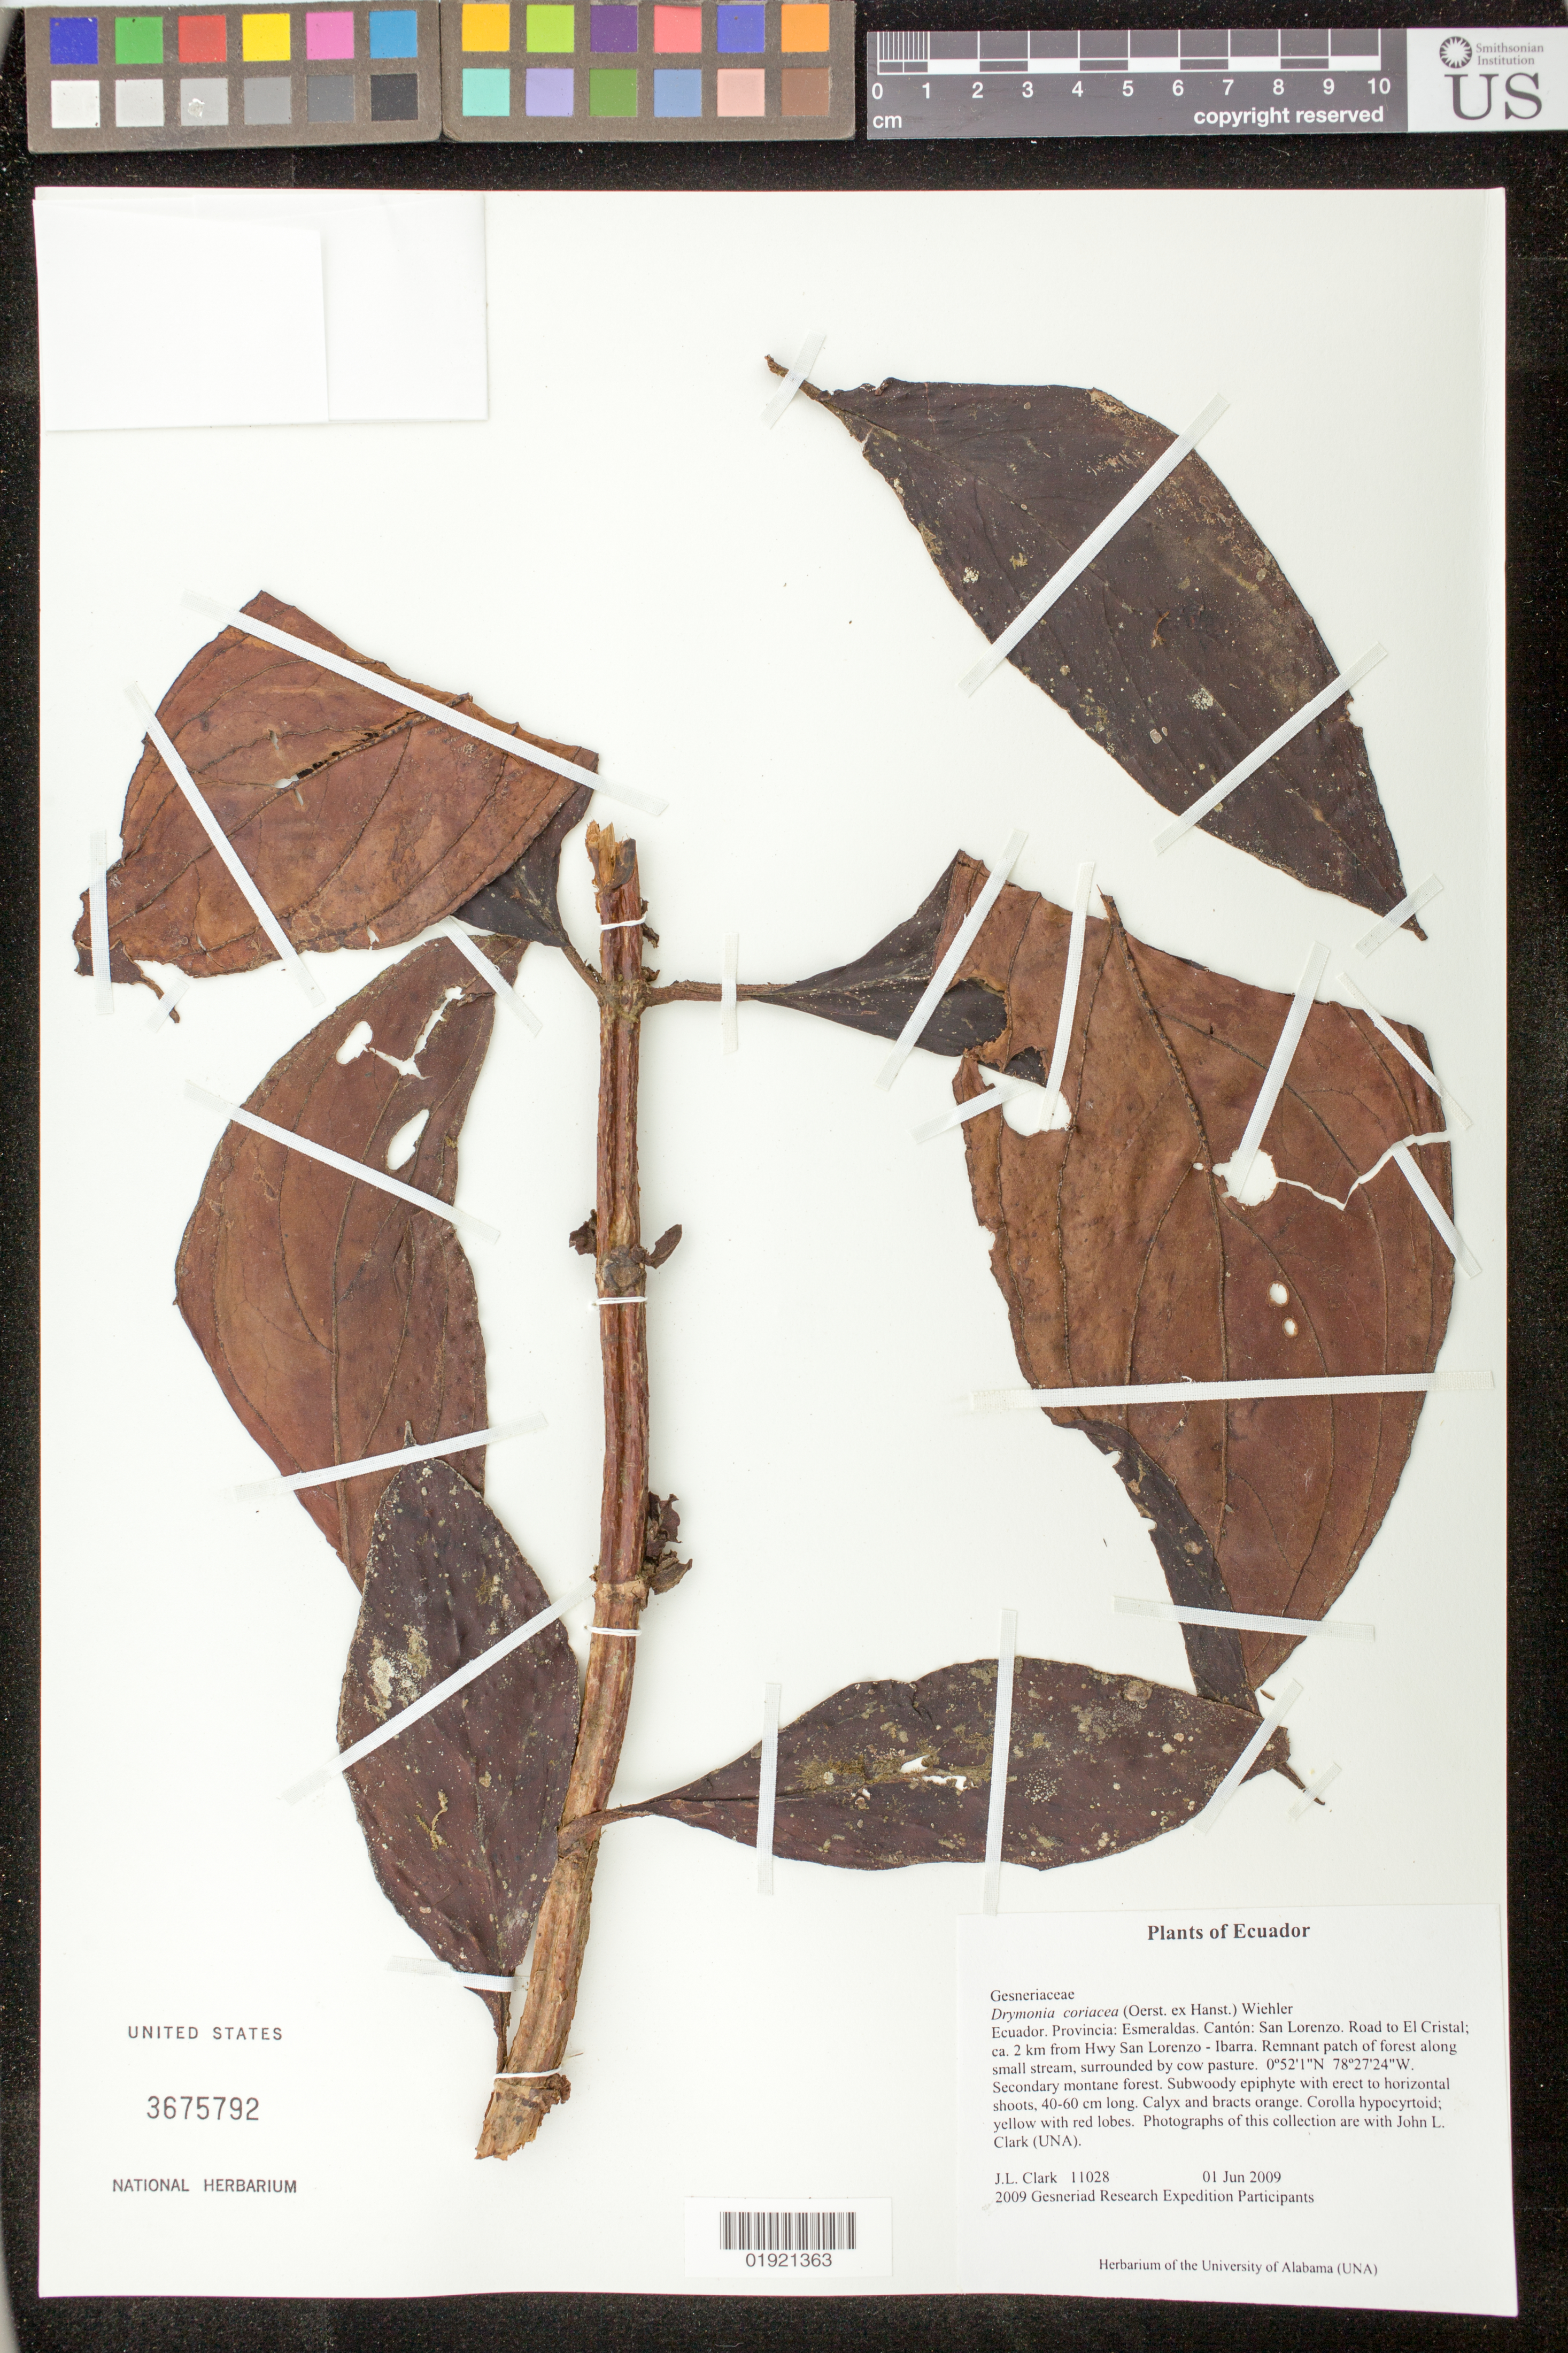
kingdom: Plantae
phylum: Tracheophyta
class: Magnoliopsida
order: Lamiales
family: Gesneriaceae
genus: Drymonia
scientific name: Drymonia coriacea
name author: (Oerst. ex Hanst.) Wiehler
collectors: J. L. Clark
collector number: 11028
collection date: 2009-06-01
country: Ecuador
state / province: Esmeraldas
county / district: San Lorenzo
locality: Road to El Cristal; ca. 2 km from Hwy San Lorenzo-Ibarra. Remnant patch of forest along small stream, surrounded by cow pasture.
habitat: Secondary montane forest.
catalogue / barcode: US 3675792